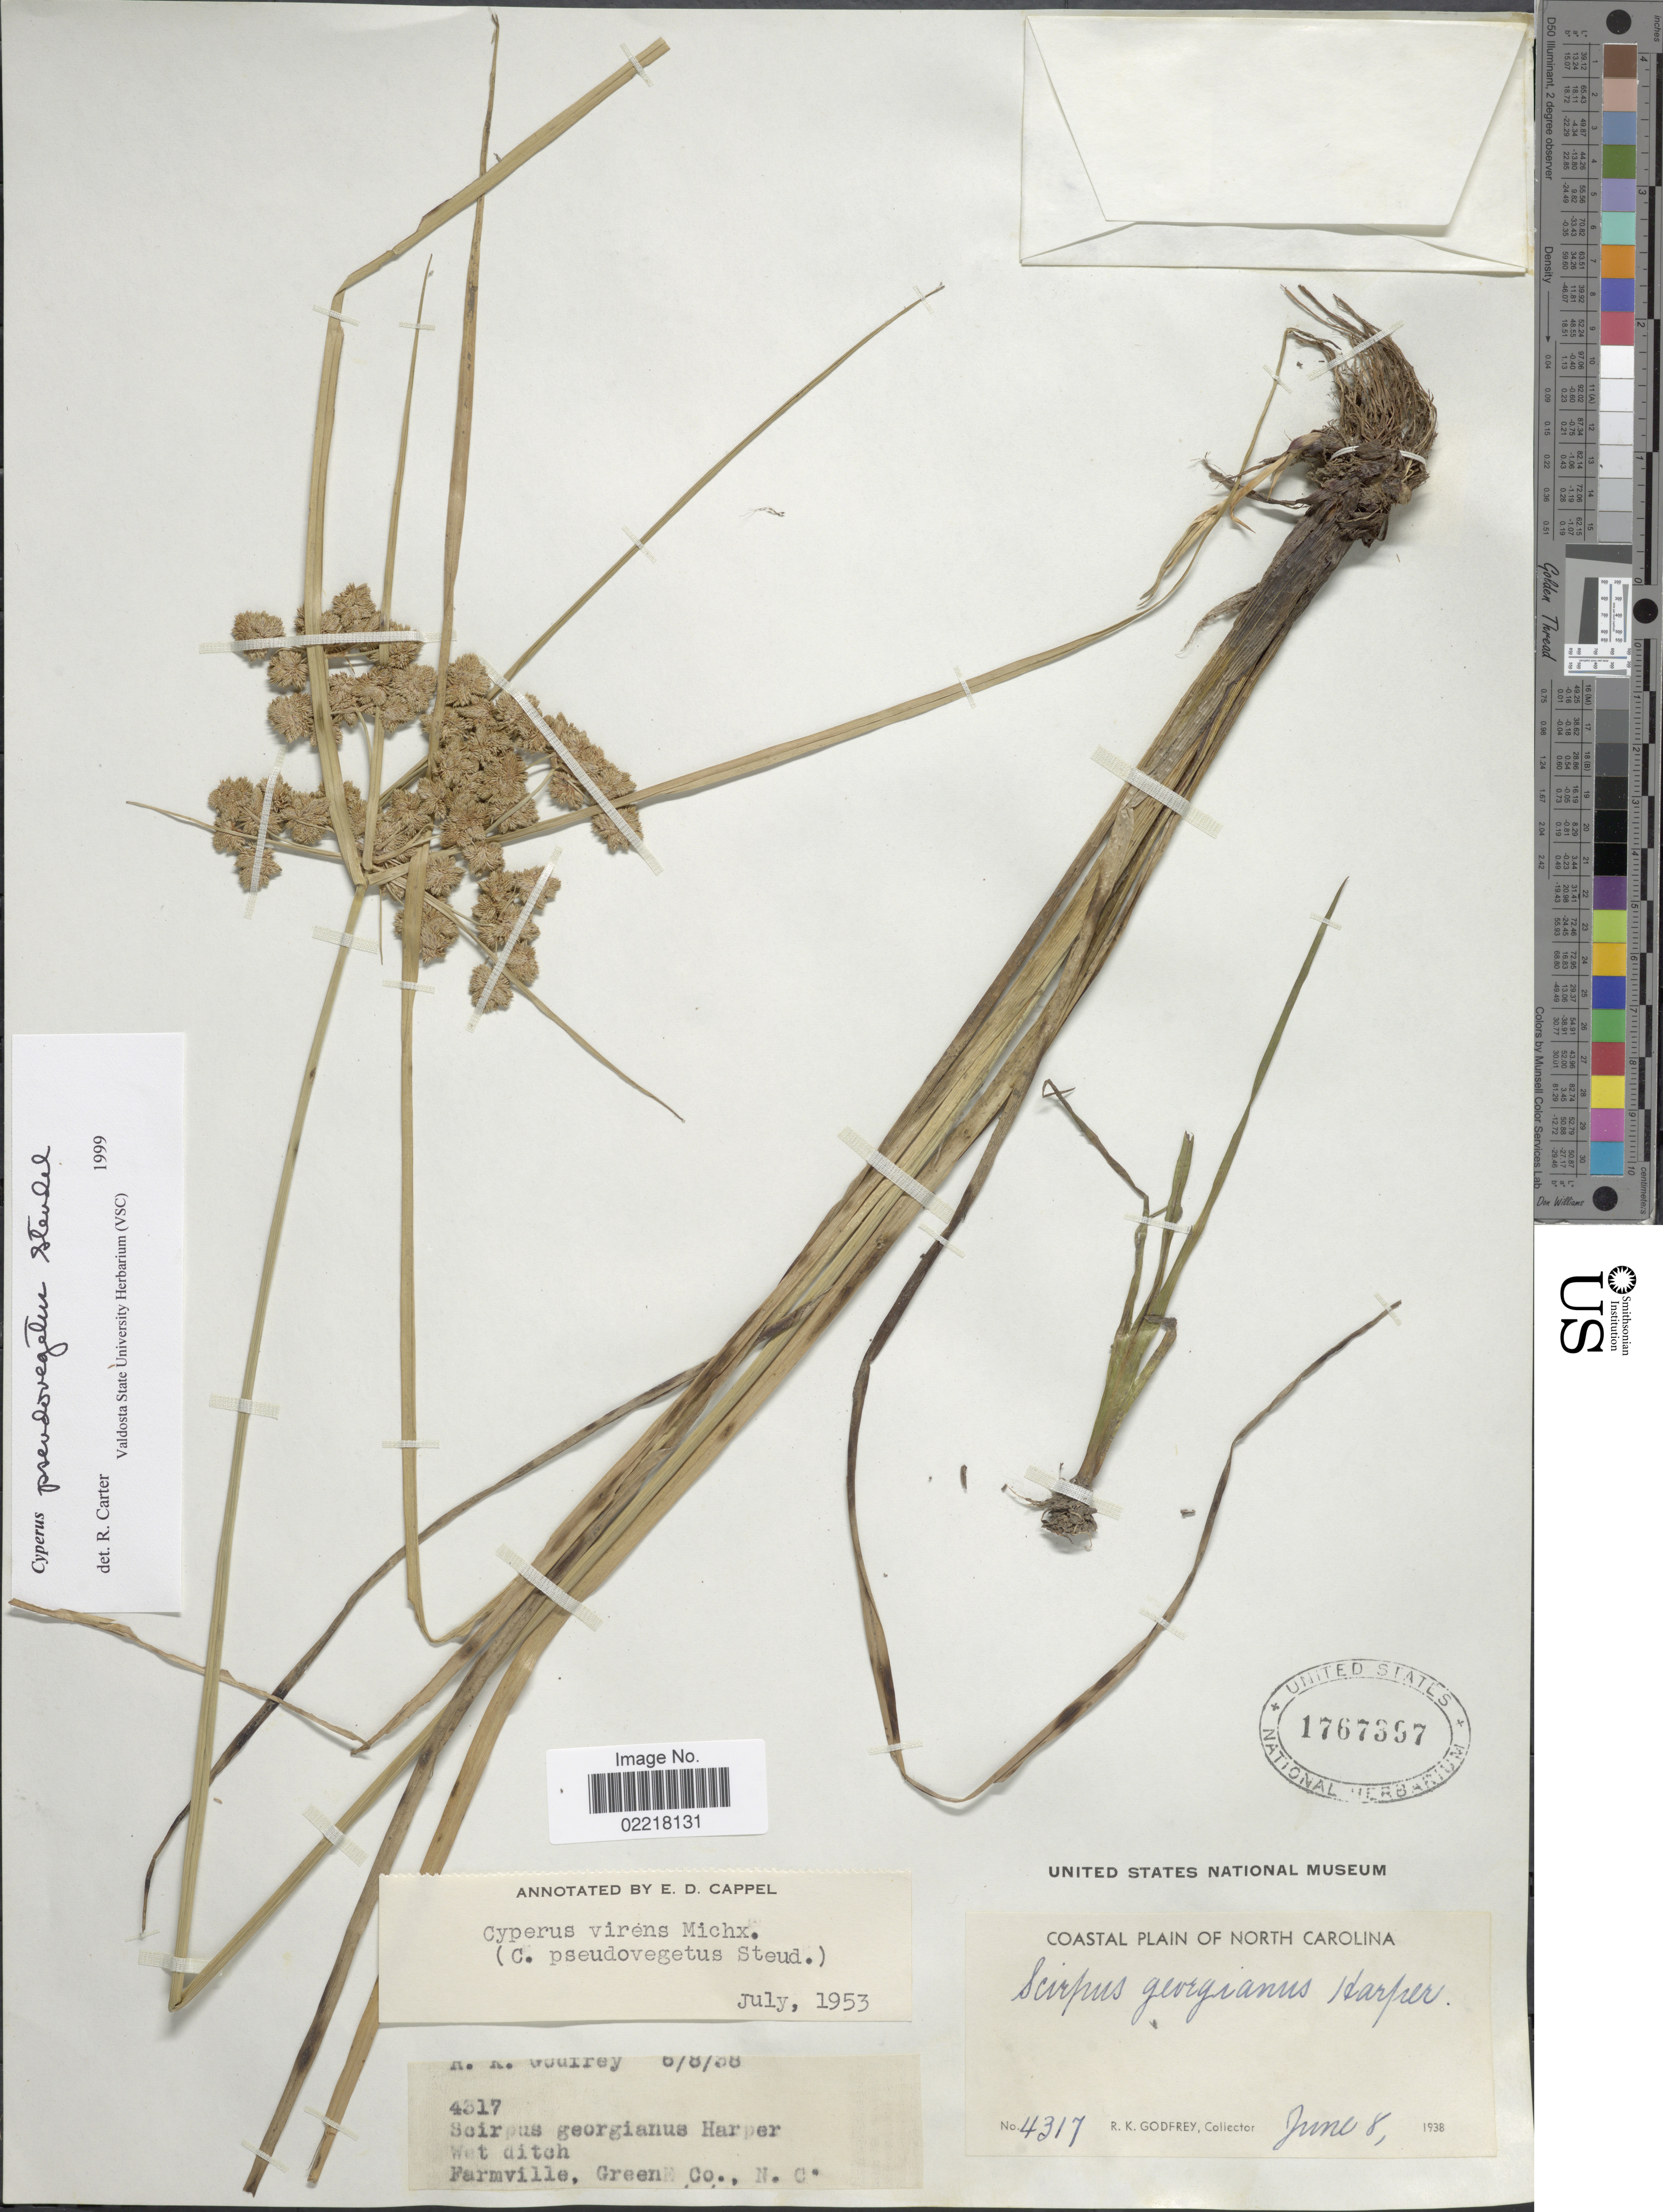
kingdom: Plantae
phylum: Tracheophyta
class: Liliopsida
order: Poales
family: Cyperaceae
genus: Cyperus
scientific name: Cyperus pseudovegetus Steud.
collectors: R. K. Godfrey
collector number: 4317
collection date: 1938-06-08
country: United States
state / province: North Carolina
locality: Coastal Plain of North Carolina. Farmville, Greene Co.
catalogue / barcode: US 1767397